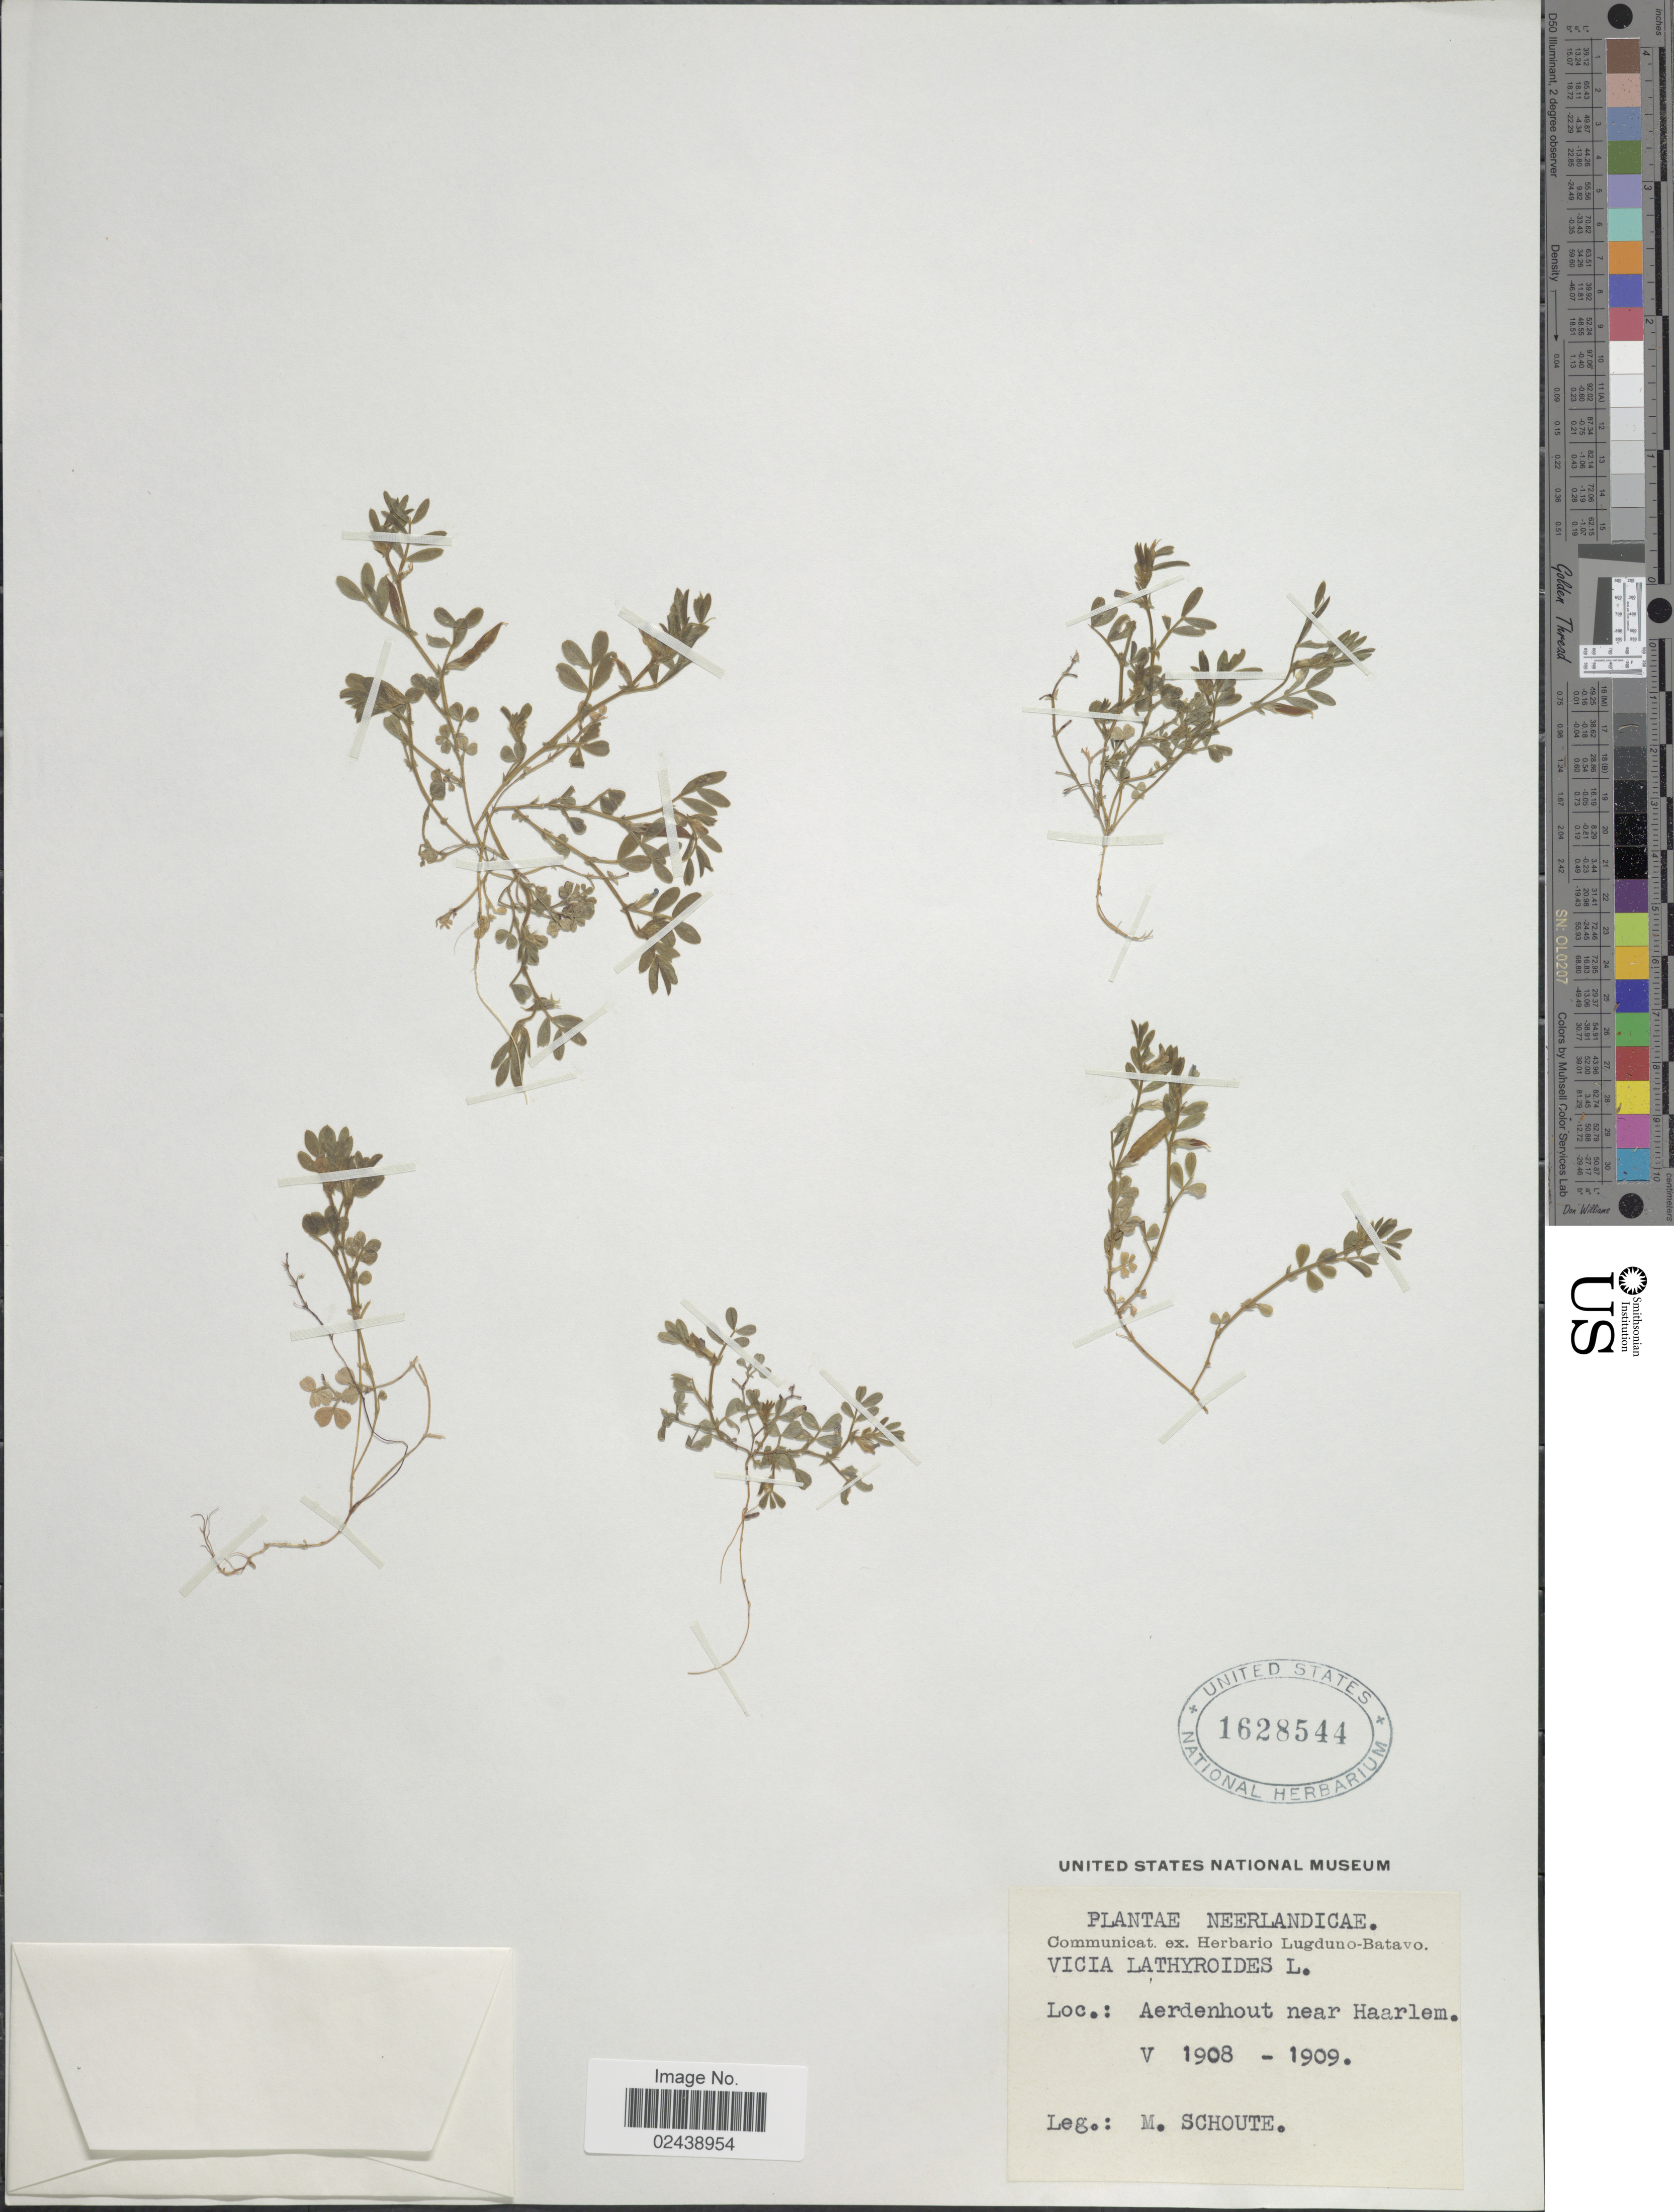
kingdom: Plantae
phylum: Tracheophyta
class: Magnoliopsida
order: Fabales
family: Fabaceae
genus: Vicia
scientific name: Vicia lathyroides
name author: L.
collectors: M. Schoute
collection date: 1908-05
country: Netherlands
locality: Aerdenhout near Haarlem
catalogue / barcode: US 1628544